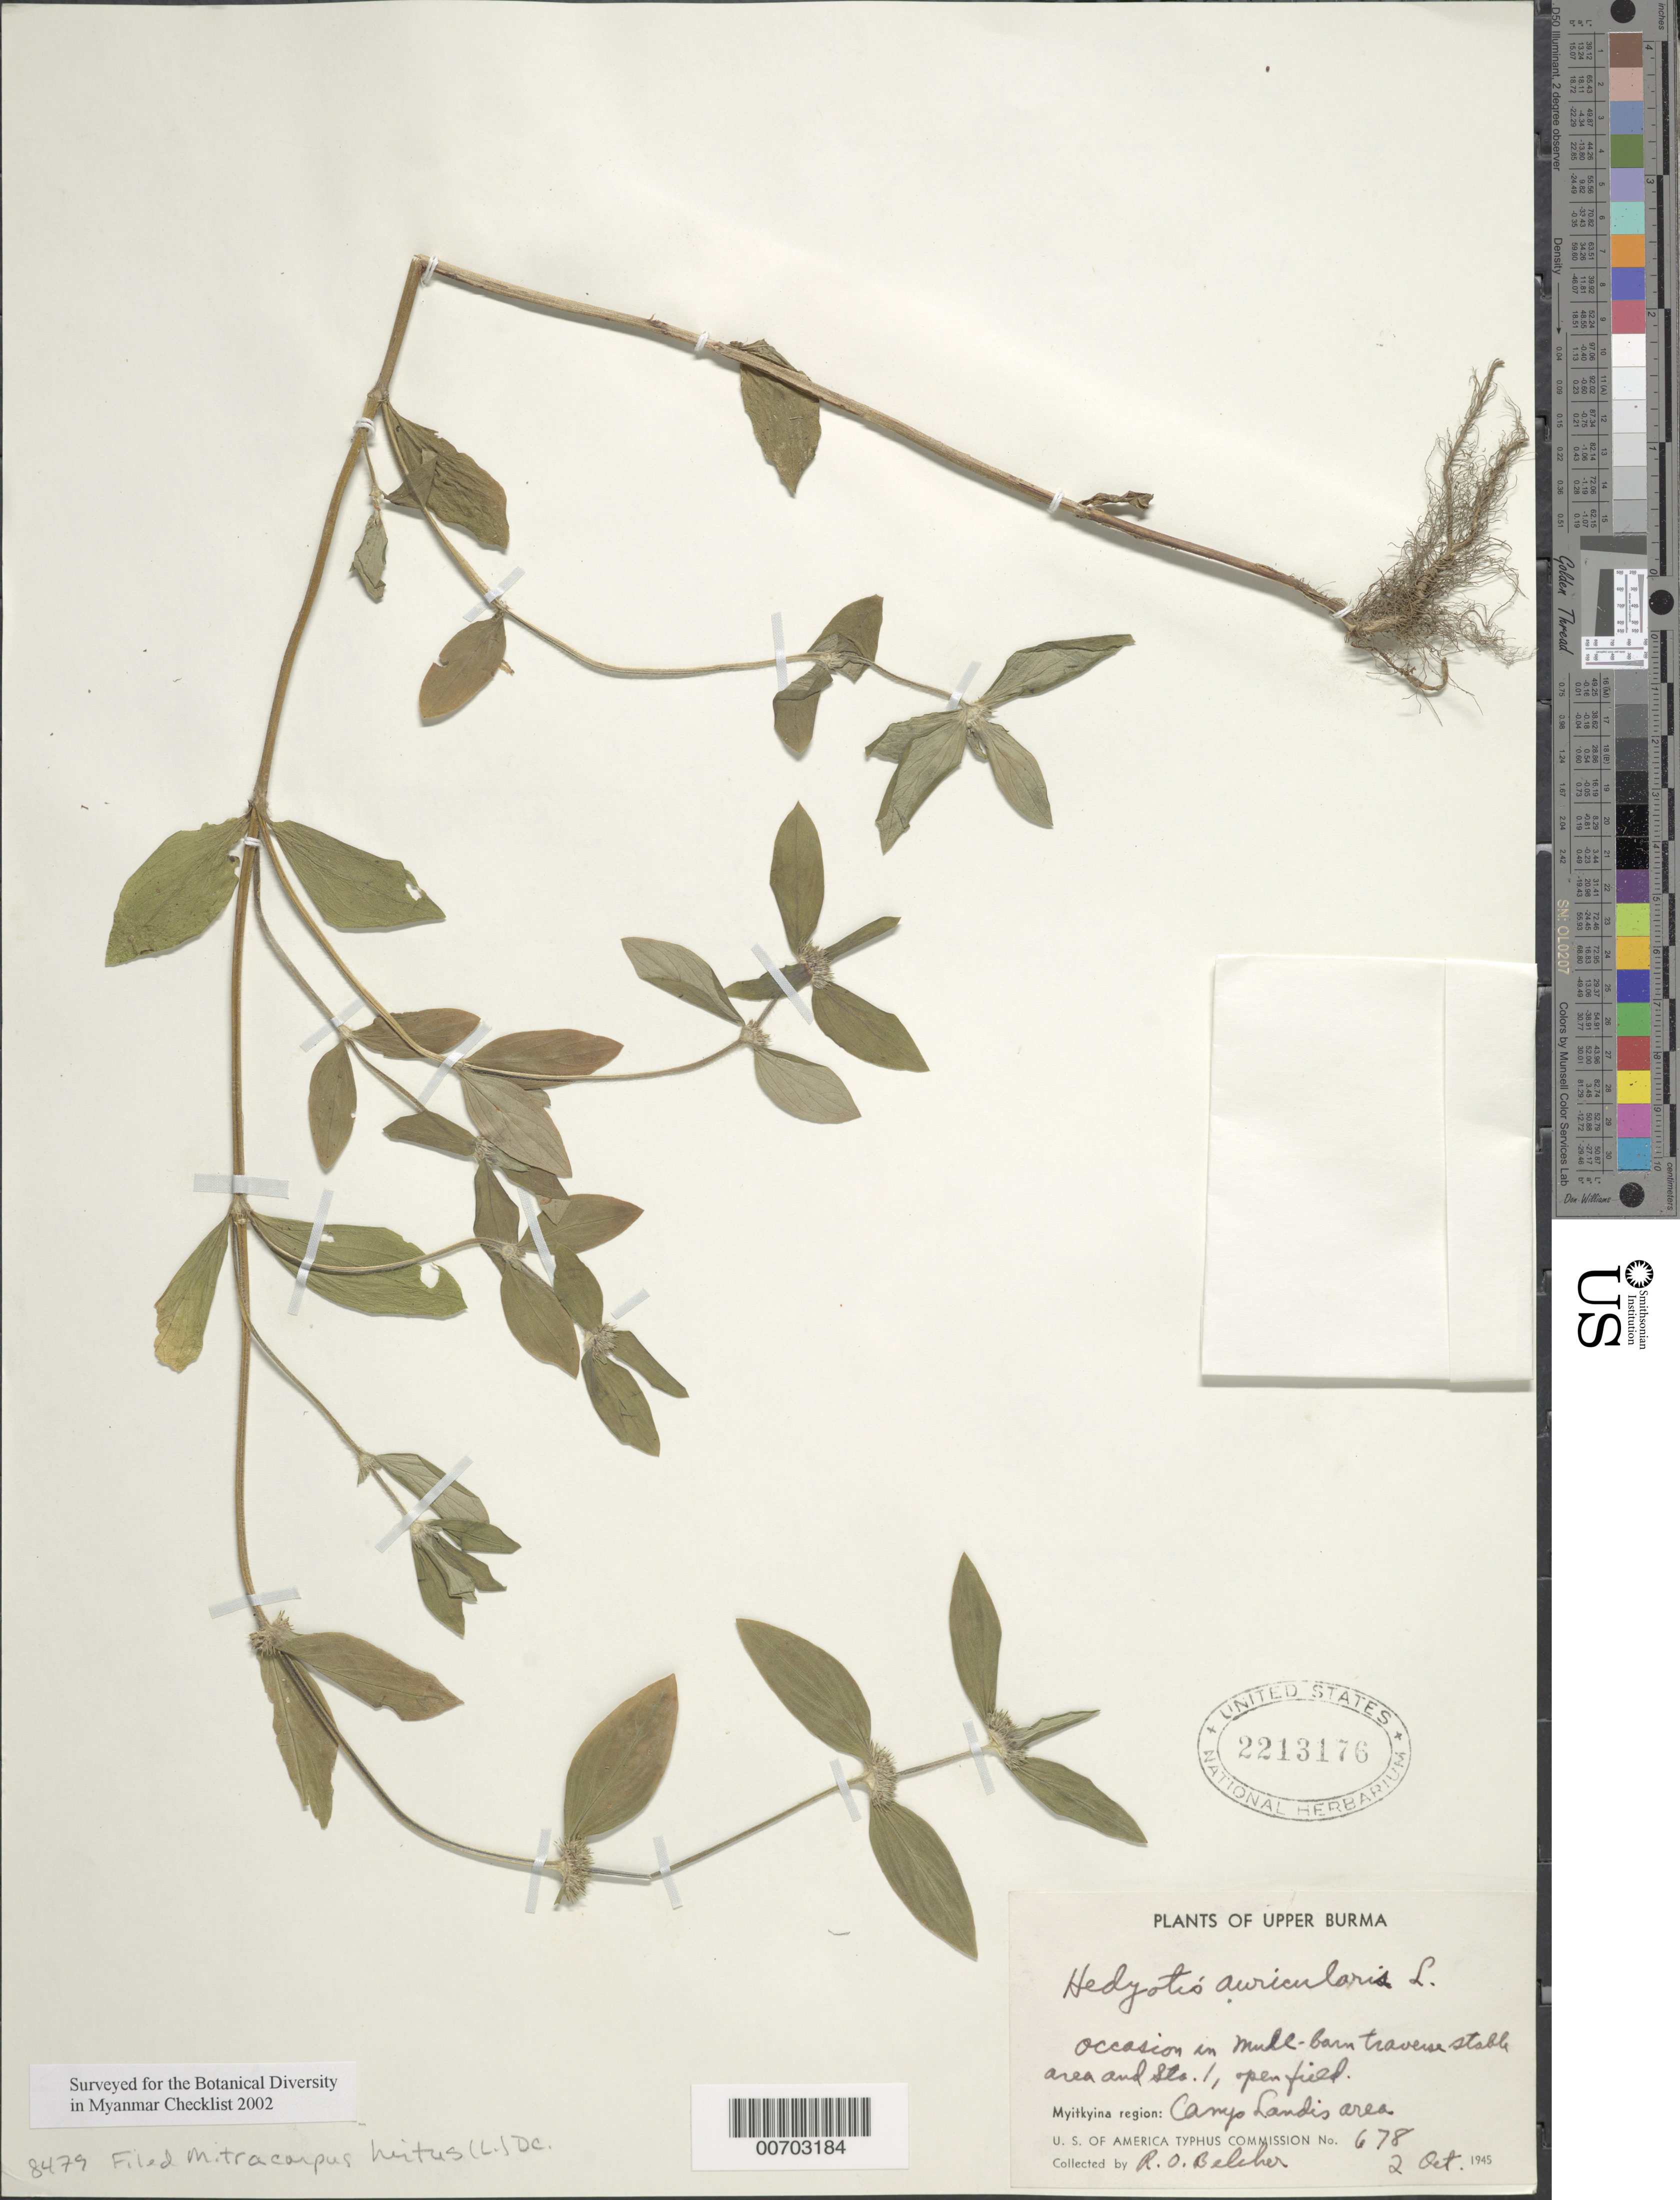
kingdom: Plantae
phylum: Tracheophyta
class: Magnoliopsida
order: Gentianales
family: Rubiaceae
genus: Mitracarpus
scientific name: Mitracarpus hirtus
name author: (L.) DC.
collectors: R. Belcher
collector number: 678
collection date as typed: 02 Oct 1945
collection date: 1945-10-02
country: Myanmar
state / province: Kachin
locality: Myitkyina, Camp Landis area, Sta. 1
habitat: Open field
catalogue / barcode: US 2213176